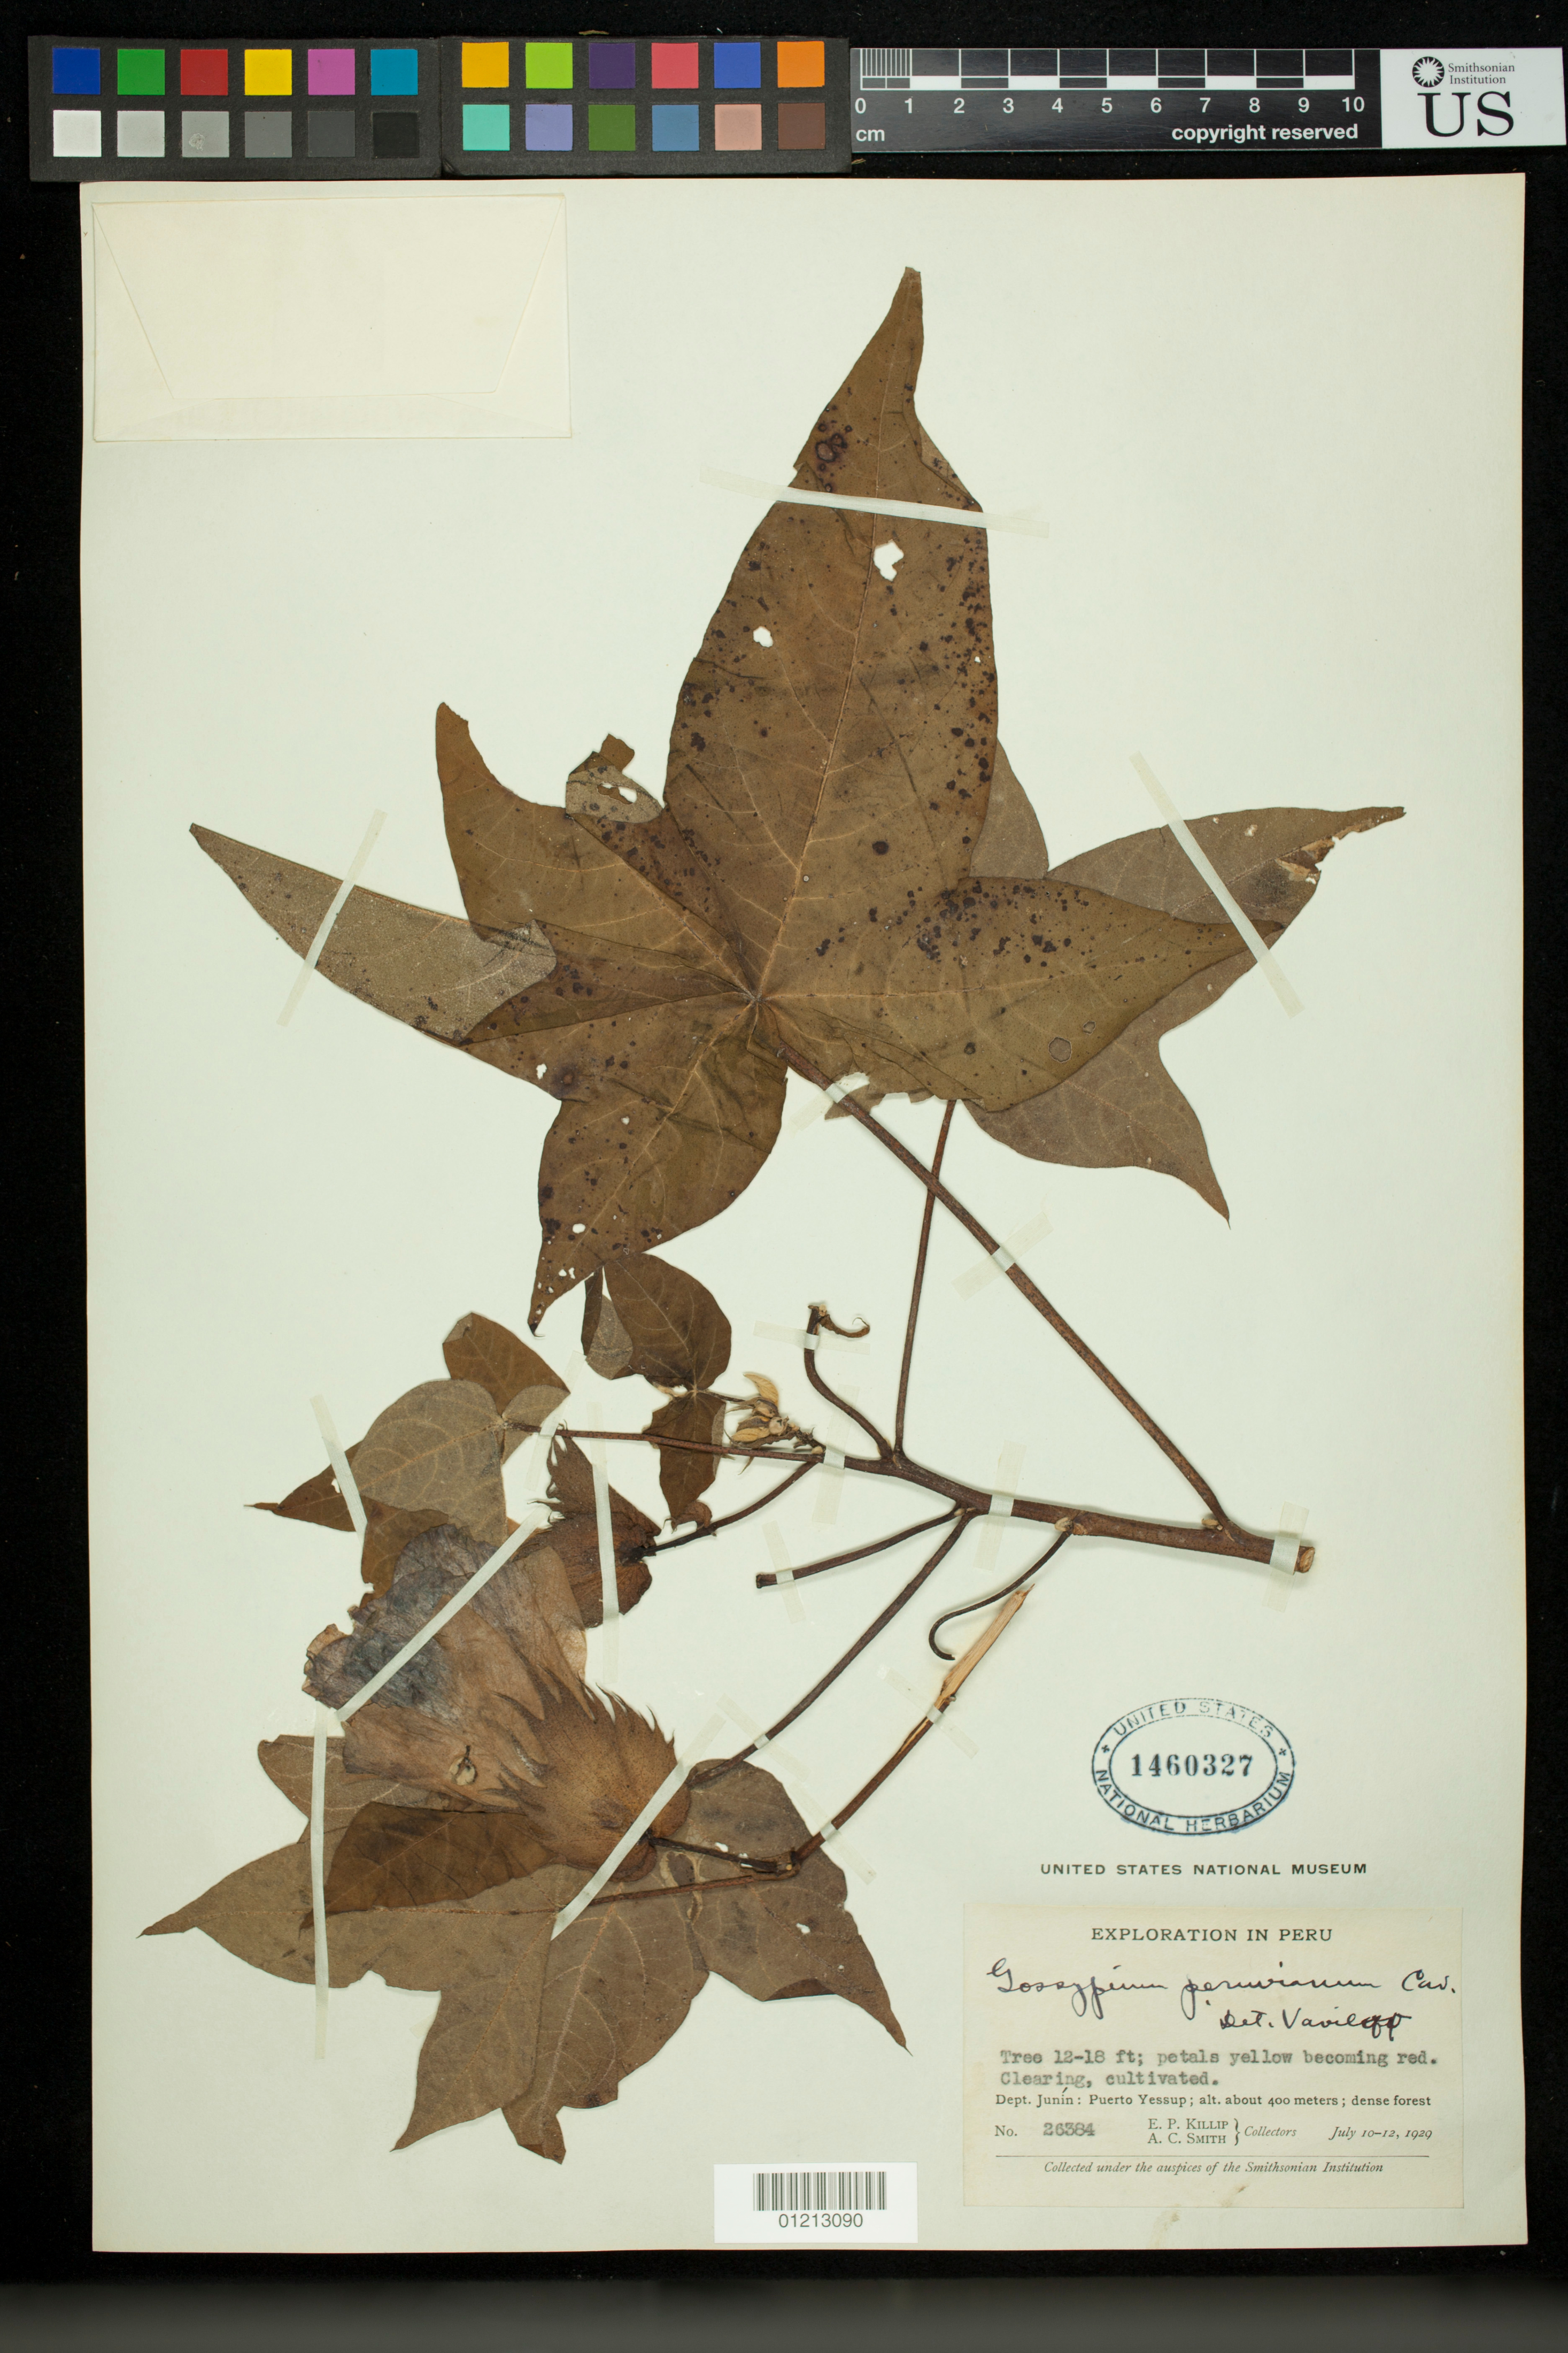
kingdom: Plantae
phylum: Tracheophyta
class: Magnoliopsida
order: Malvales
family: Malvaceae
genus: Gossypium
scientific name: Gossypium peruvianum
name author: Cav.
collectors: E. P. Killip & A. C. Smith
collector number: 26384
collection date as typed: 10 Jul 1929 to 12 Jul 1929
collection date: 1929-07-10/1929-07-12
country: Peru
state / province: Junín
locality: Puerto Yessup.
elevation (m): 400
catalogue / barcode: US 1460327